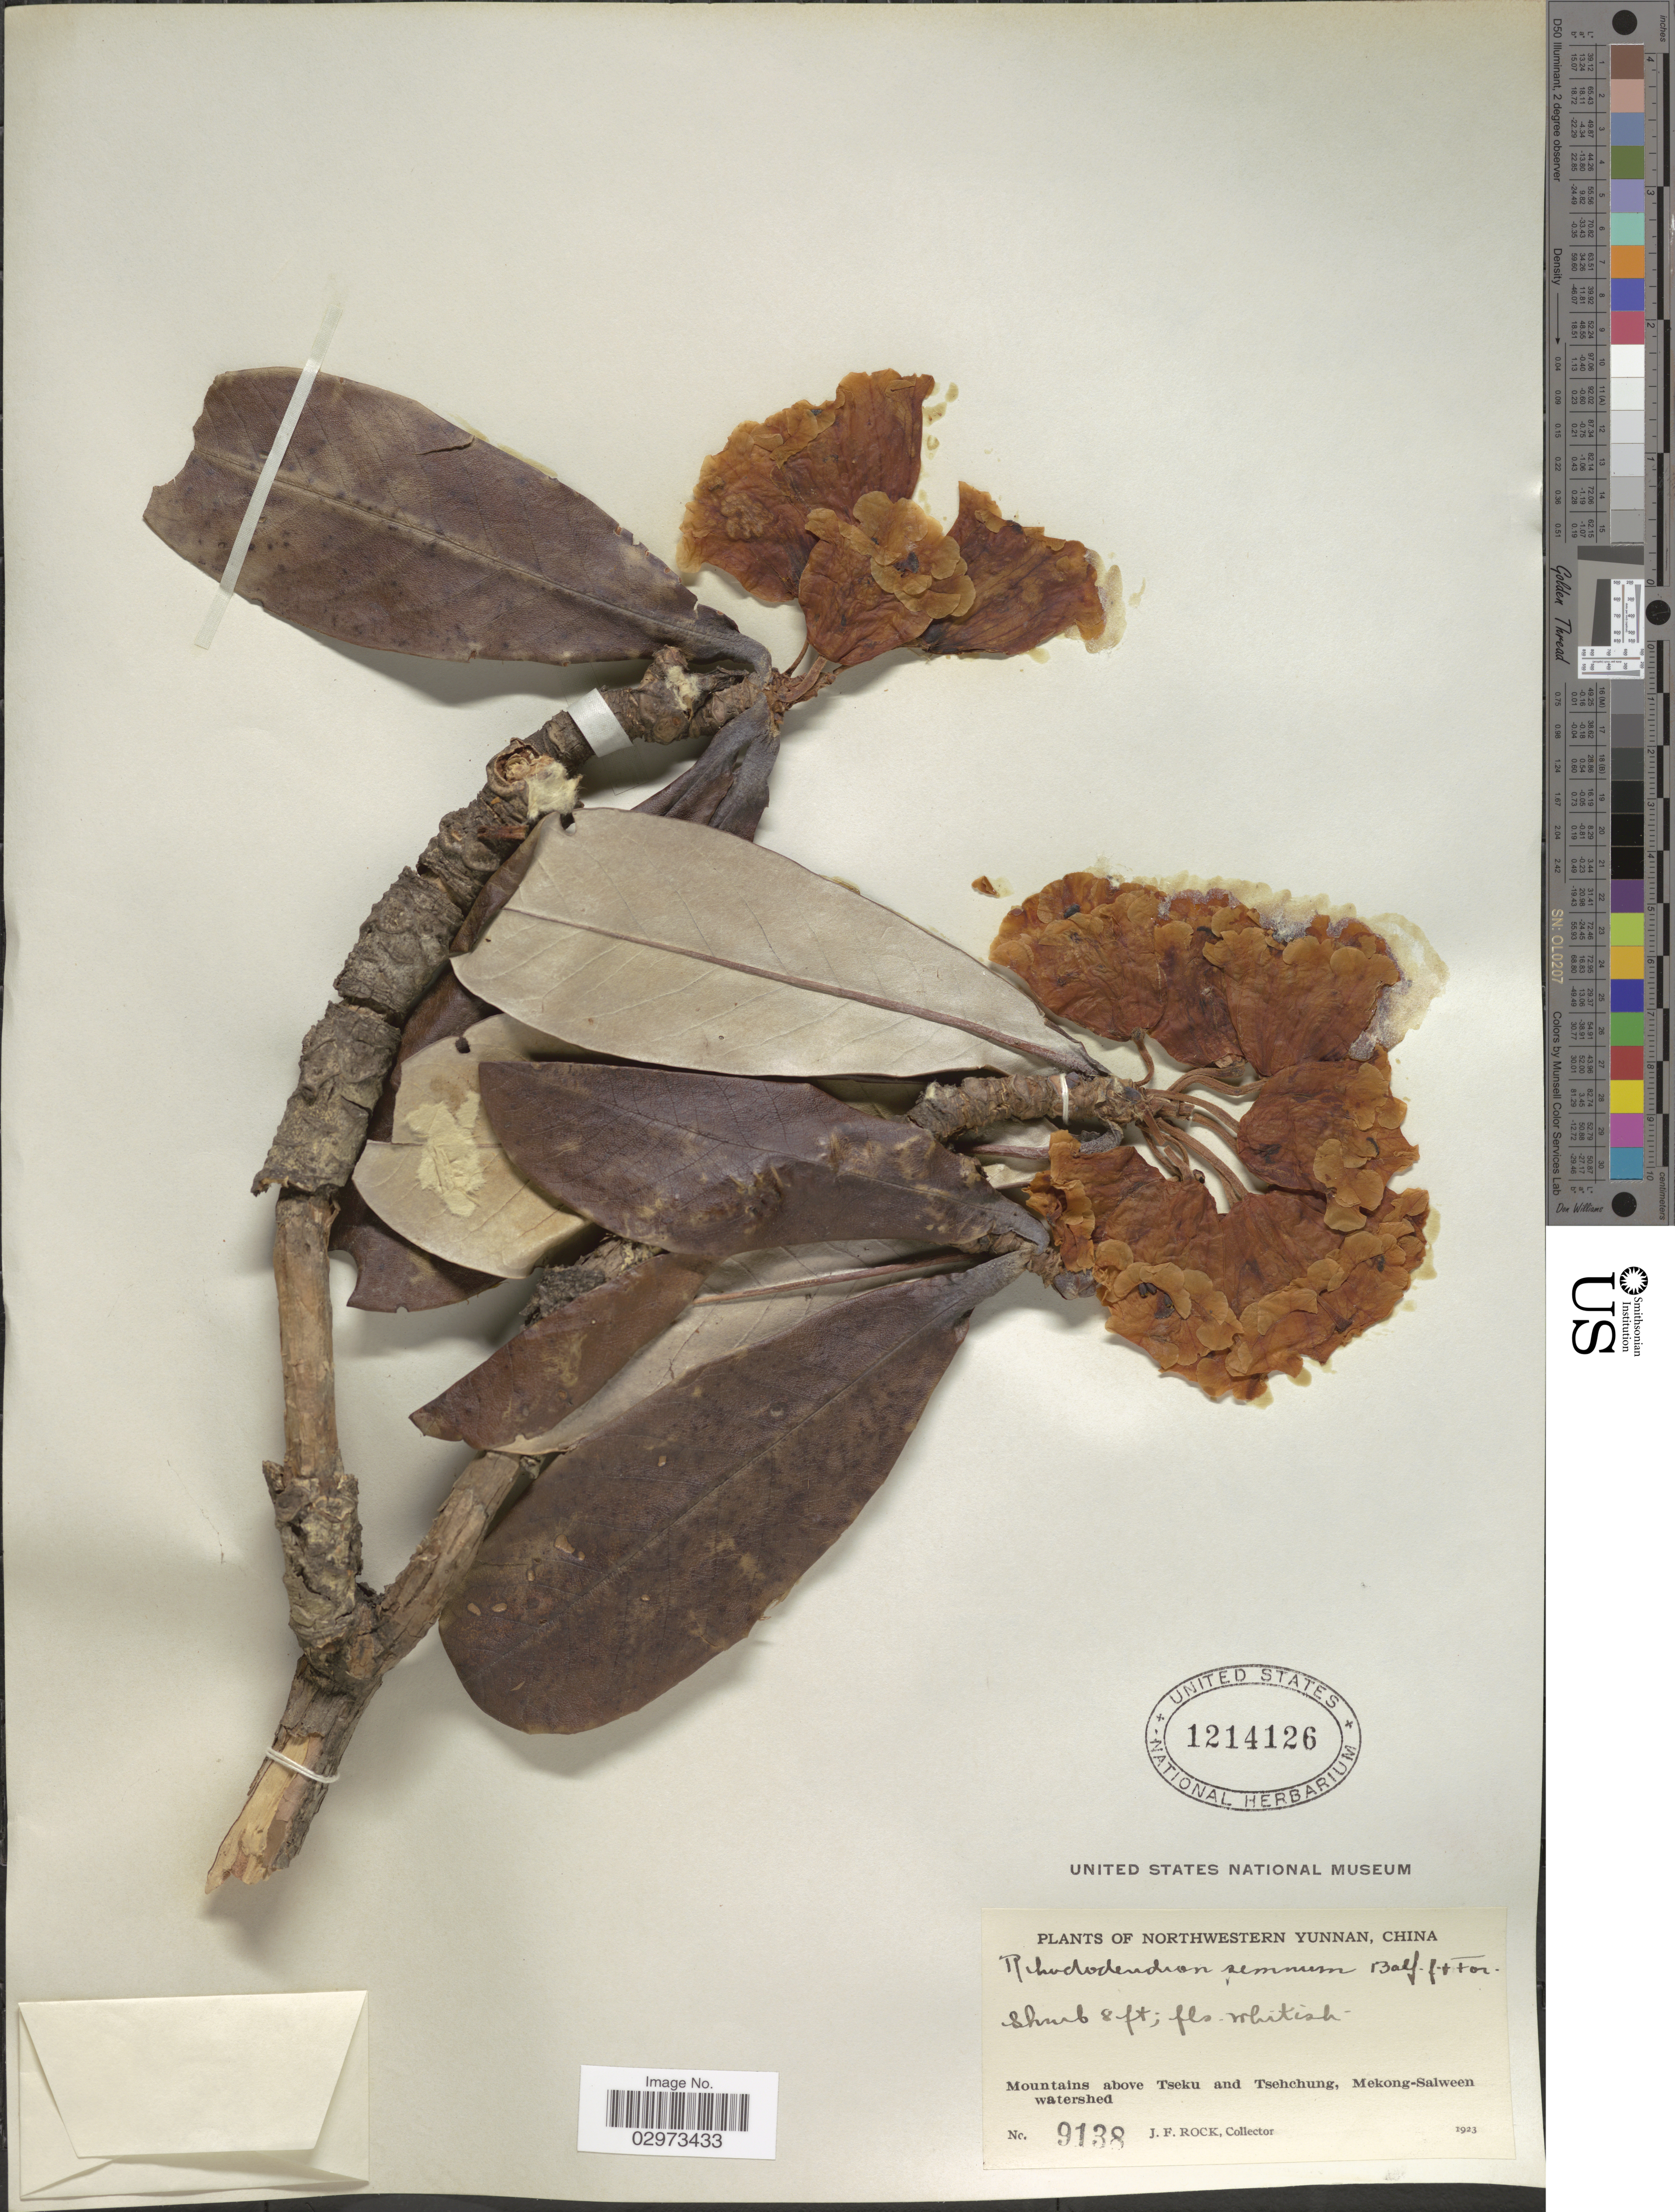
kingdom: Plantae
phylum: Tracheophyta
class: Magnoliopsida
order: Ericales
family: Ericaceae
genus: Rhododendron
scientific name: Rhododendron semnum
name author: Balf. f. & W.W. Sm.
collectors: J. Rock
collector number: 9138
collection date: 1923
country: China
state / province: Yunnan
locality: Northwestern Yunnan. Mountains above Tseku and Tsehchung, Mekong-Salween watershed.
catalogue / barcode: US 1214126